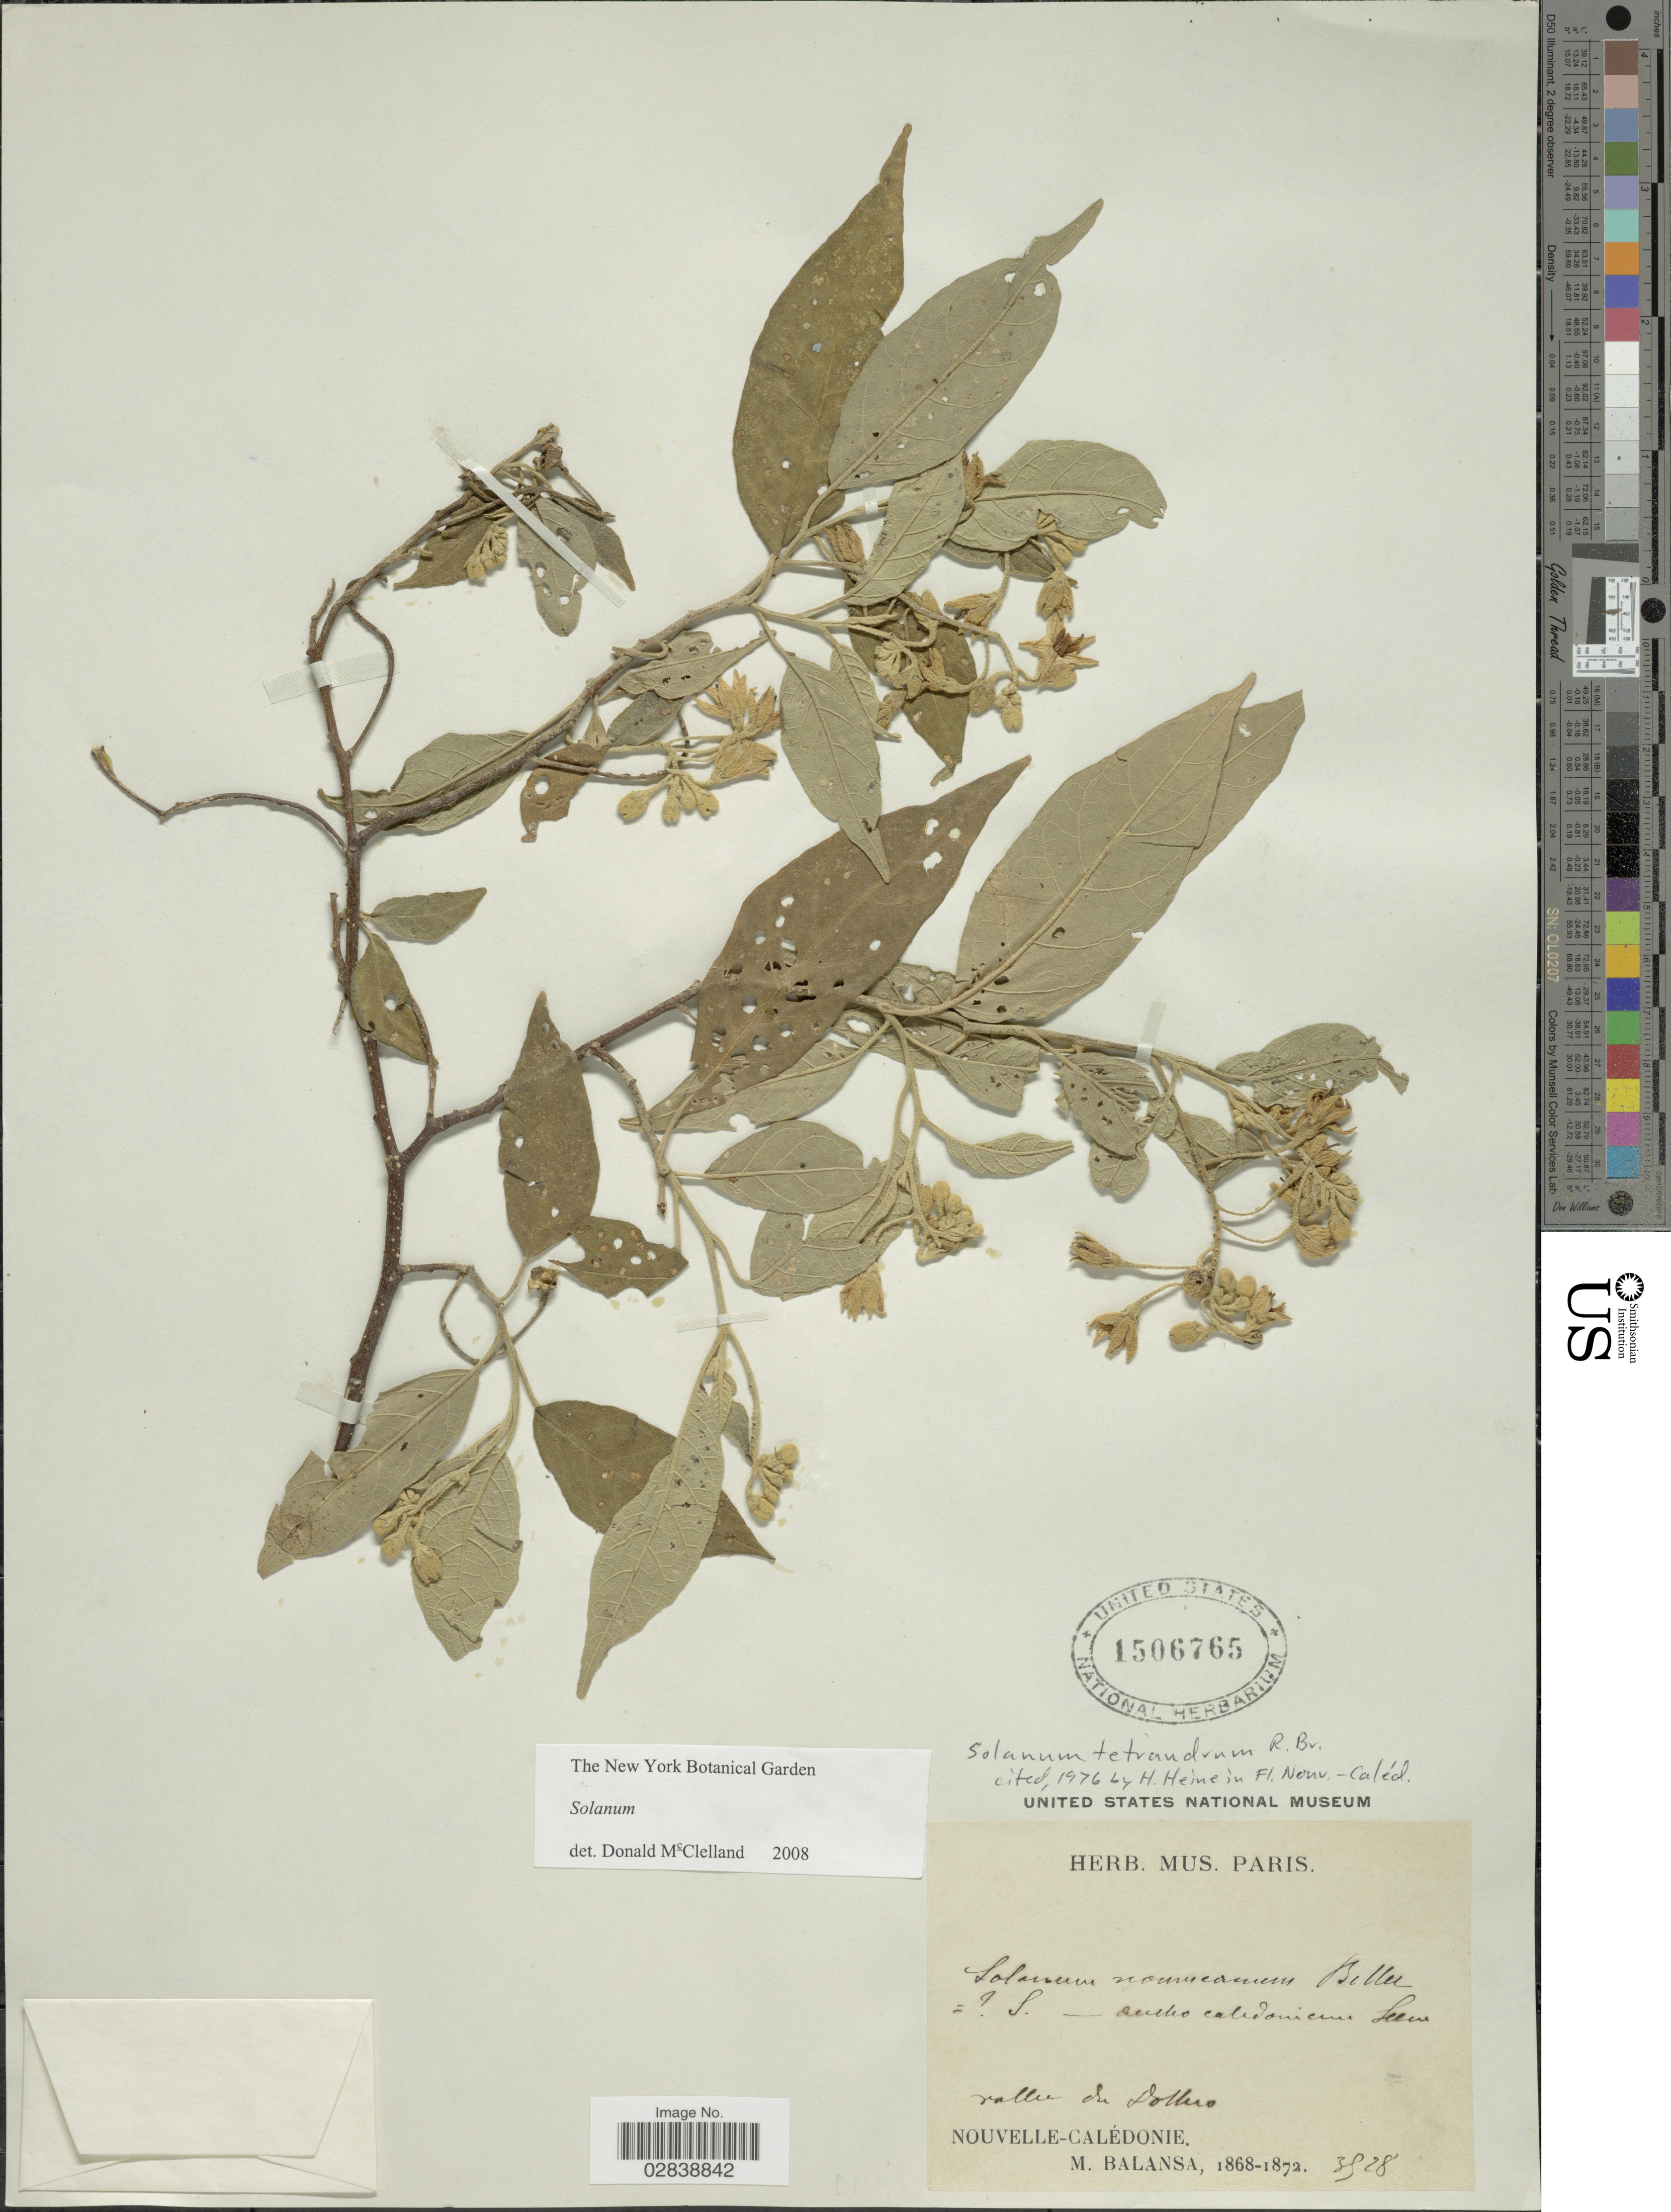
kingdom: Plantae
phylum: Tracheophyta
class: Magnoliopsida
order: Solanales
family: Solanaceae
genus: Solanum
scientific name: Solanum tetrandrum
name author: R. Br.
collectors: B. Balansa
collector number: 3528*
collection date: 1868/1872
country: New Caledonia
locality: Vallee du Dollero [interpreted].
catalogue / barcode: US 1526765